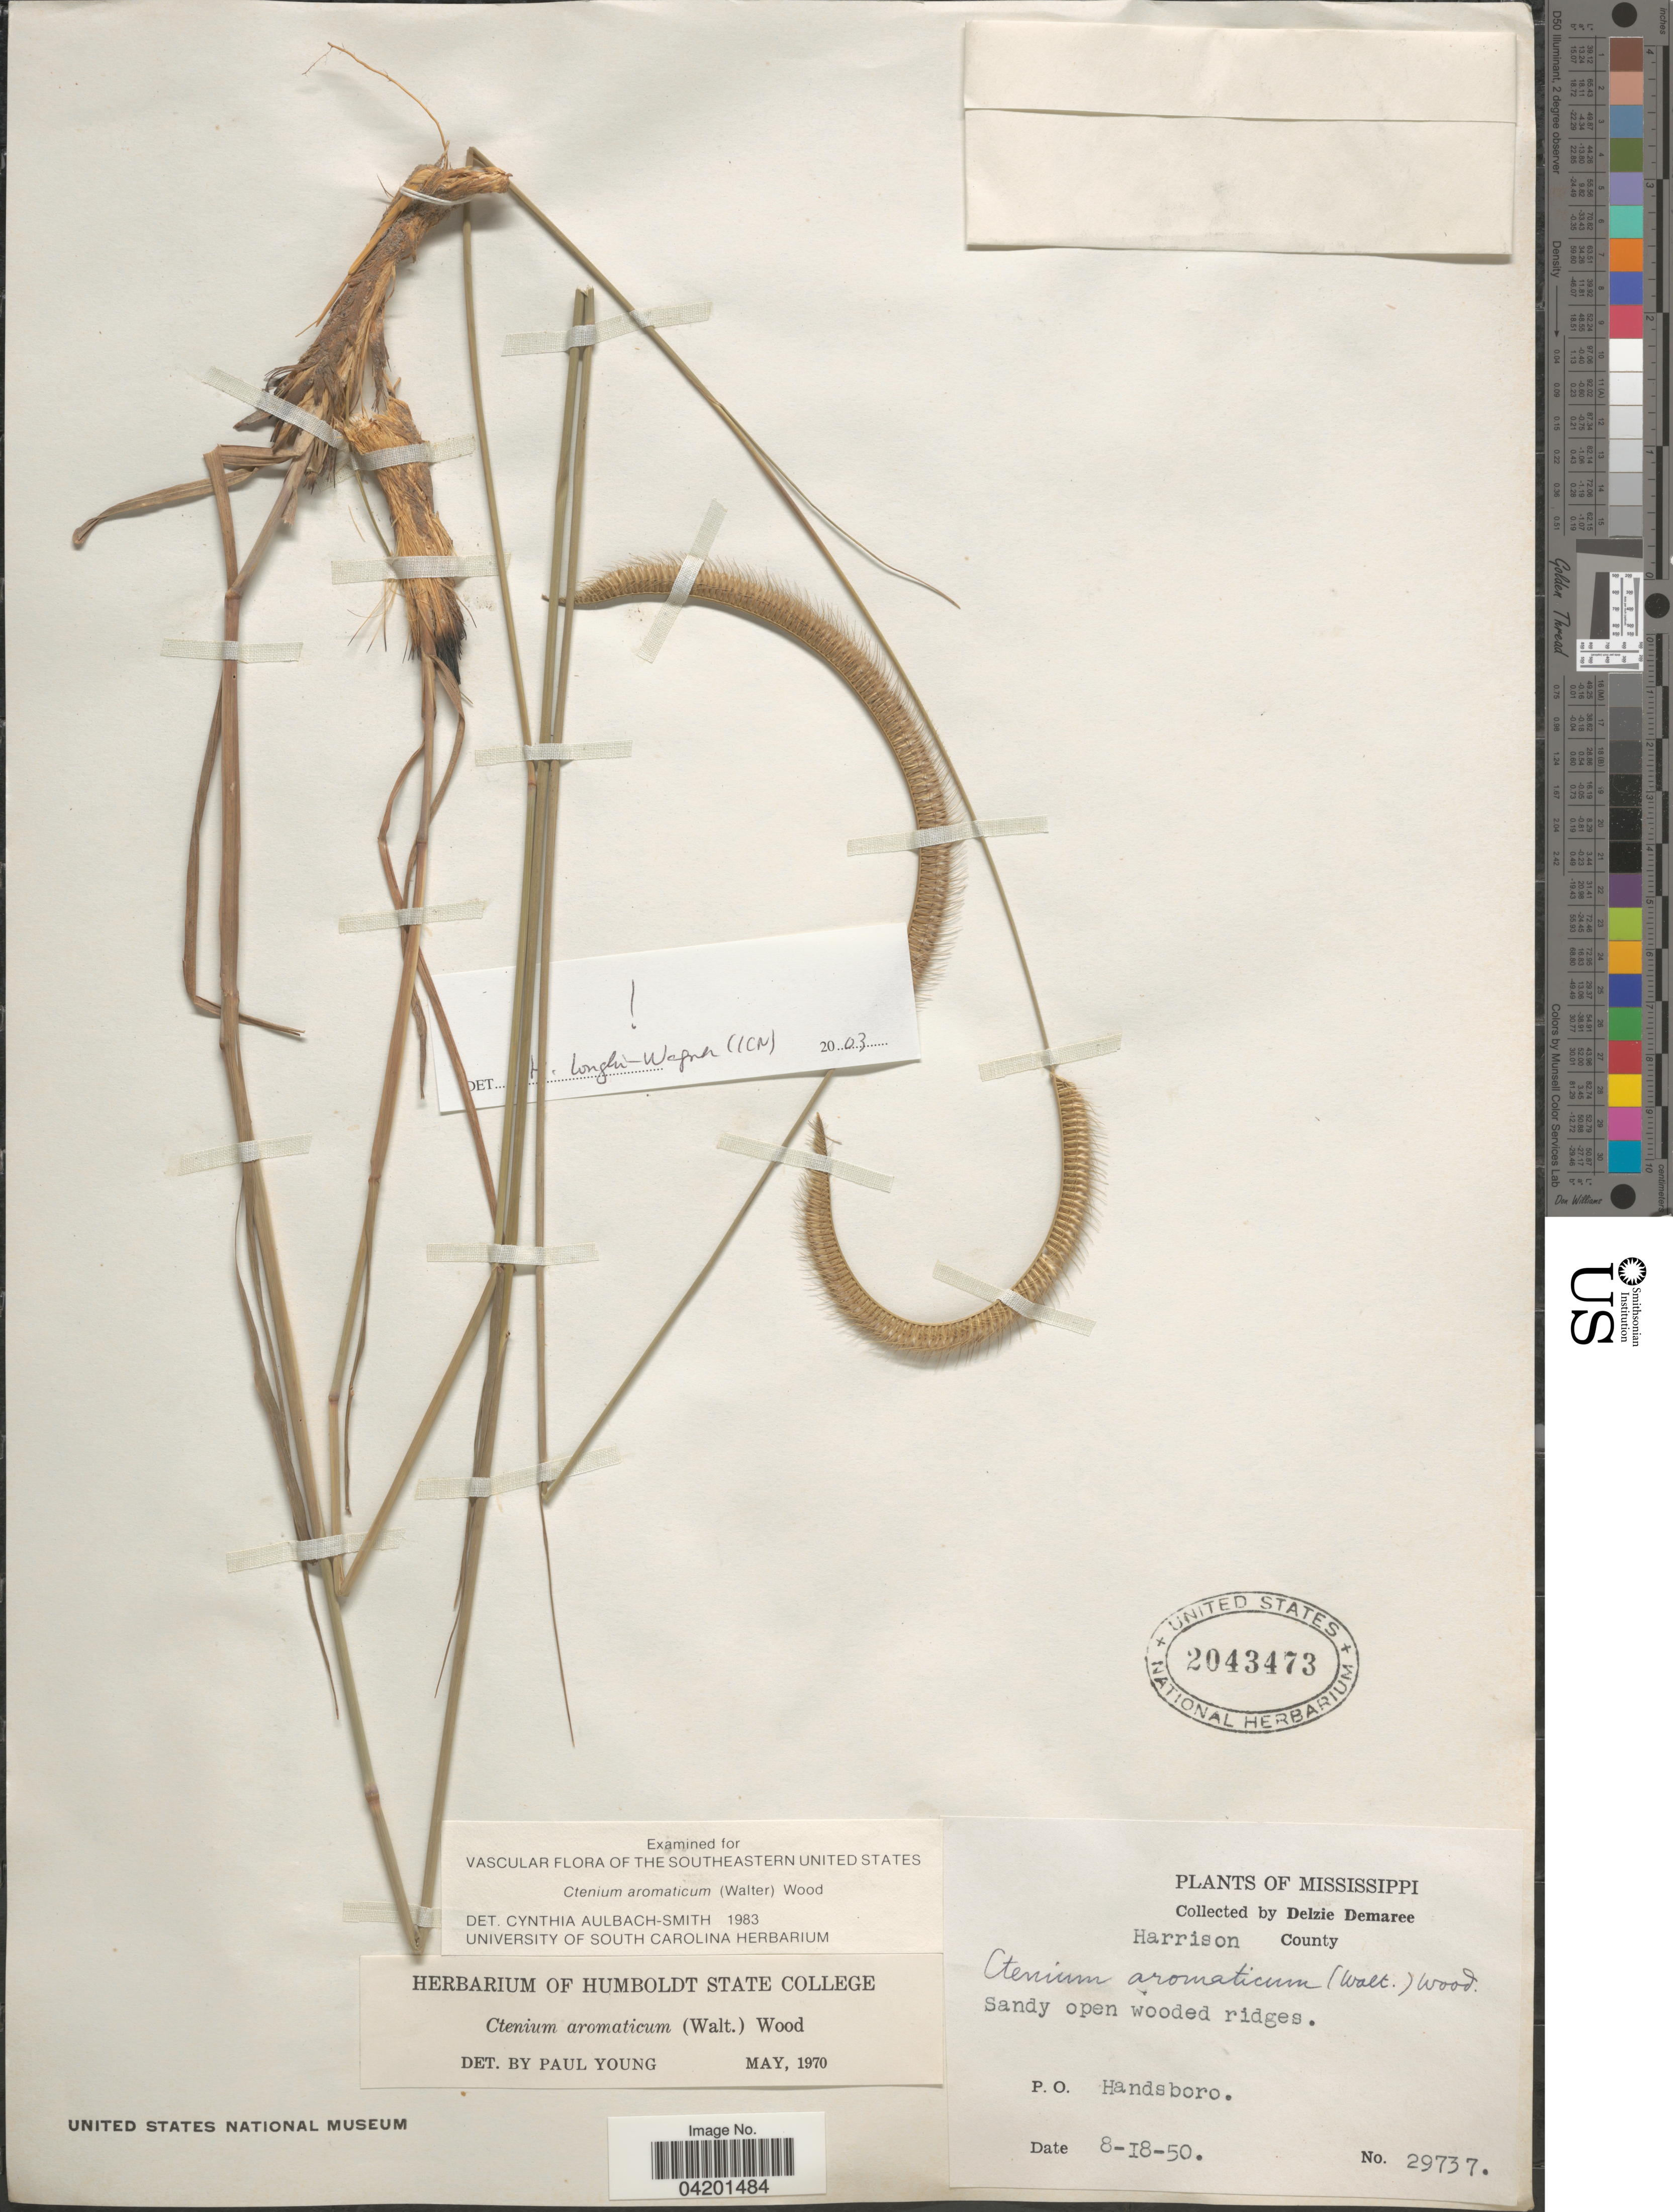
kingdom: Plantae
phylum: Tracheophyta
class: Liliopsida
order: Poales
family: Poaceae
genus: Ctenium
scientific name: Ctenium floridanum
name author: (Hitchc.) Hitchc.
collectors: D. Demaree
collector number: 29737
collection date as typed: Transcribed d/m/y: 18/8/50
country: United States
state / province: Mississippi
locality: Harrison County. P. O. Handsboro.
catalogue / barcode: US 2043473